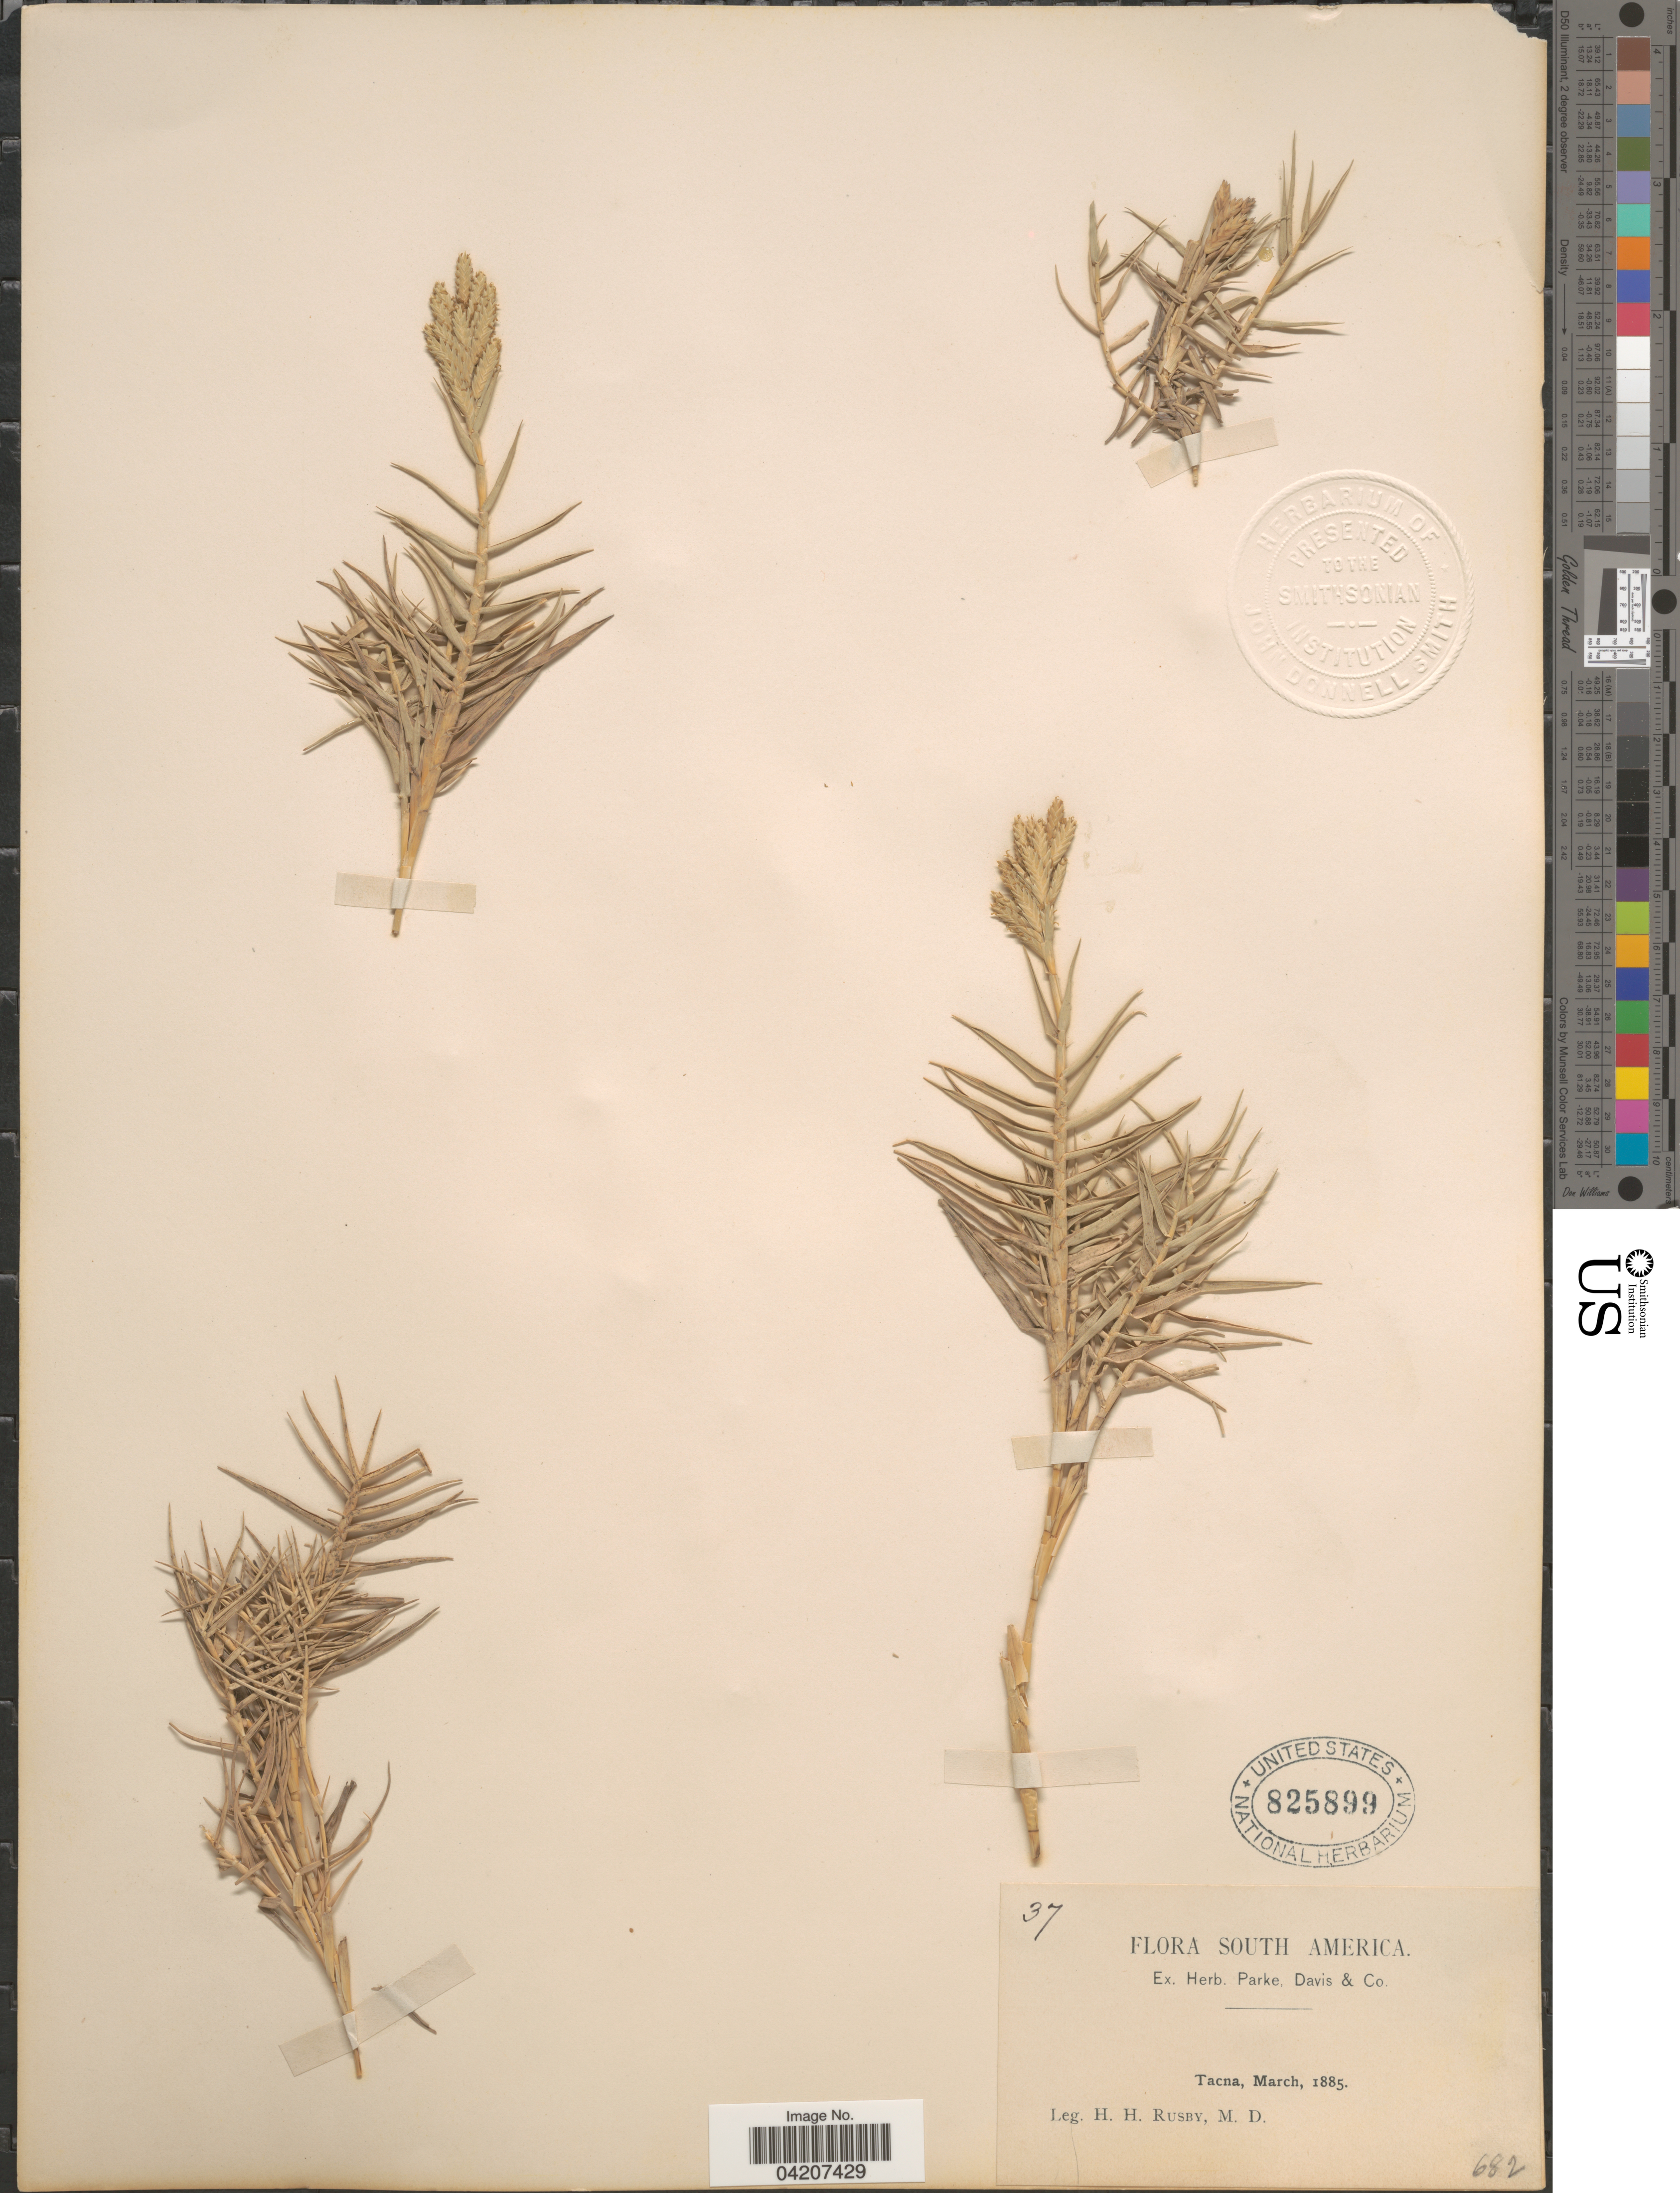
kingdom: Plantae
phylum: Tracheophyta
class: Liliopsida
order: Poales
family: Poaceae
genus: Distichlis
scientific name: Distichlis spicata var. mendocina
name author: (Phil.) Hack.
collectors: H. H. Rusby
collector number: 37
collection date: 1885-03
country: Peru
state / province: Tacna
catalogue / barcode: US 825899